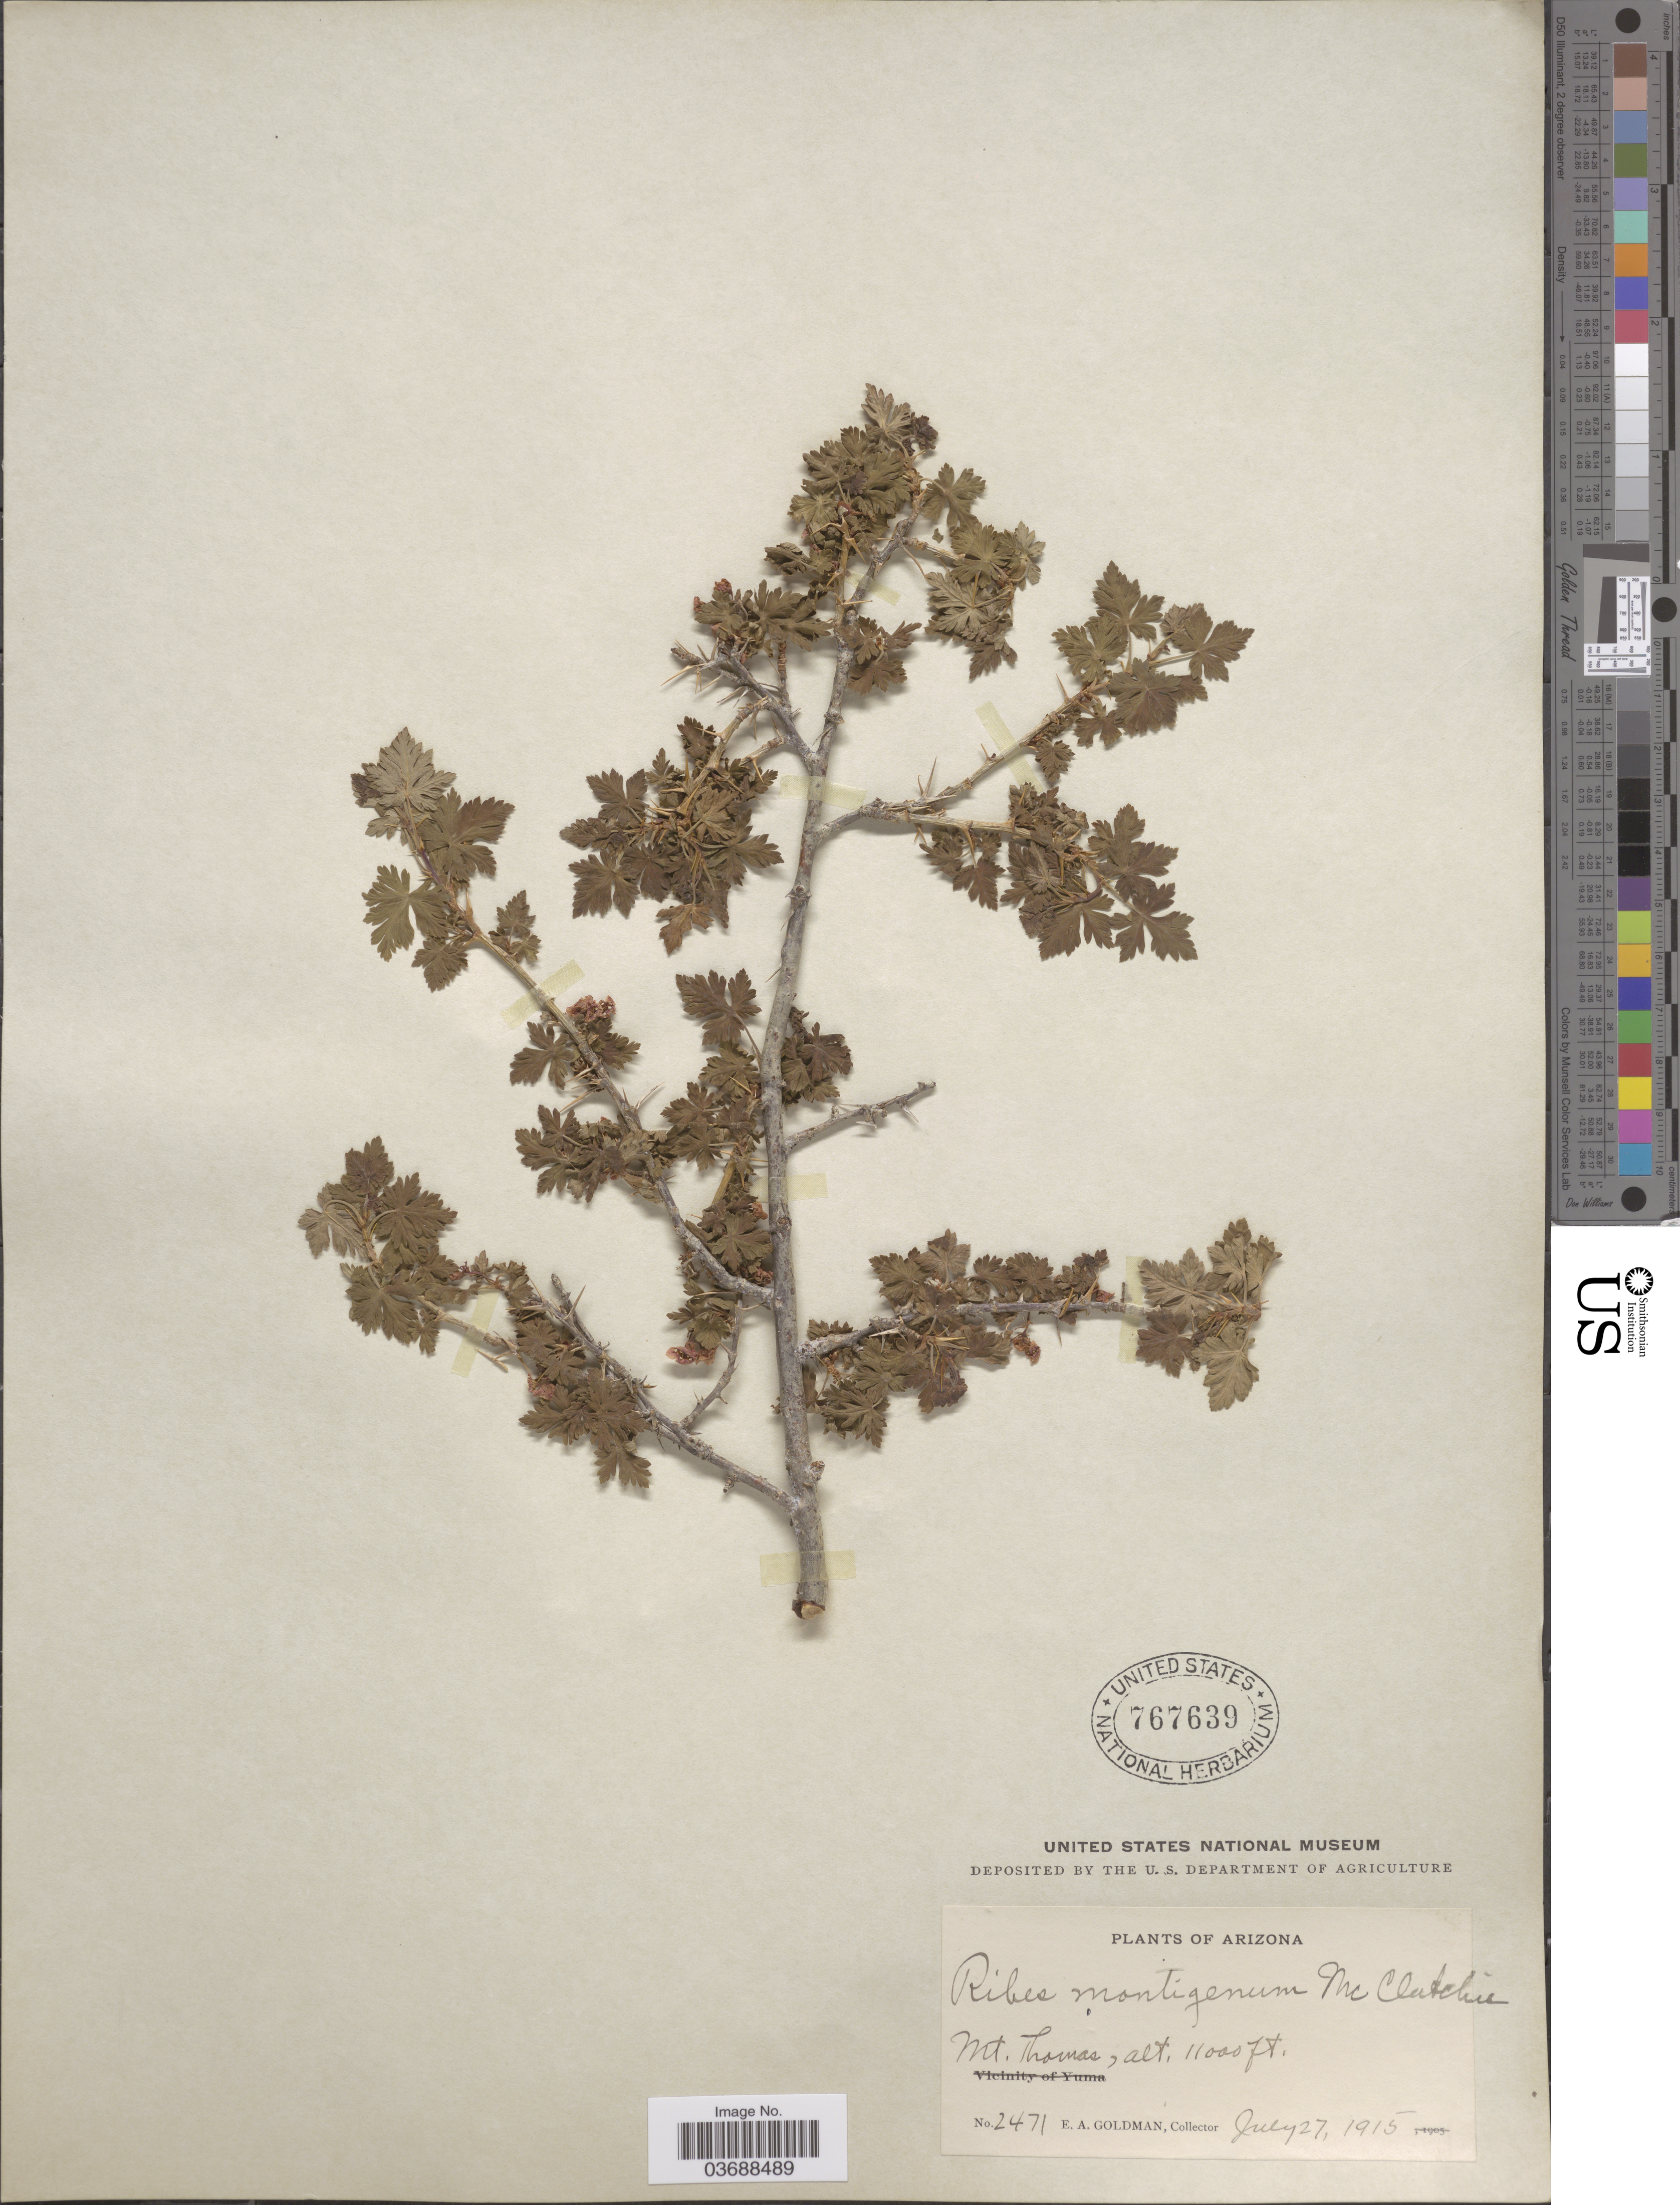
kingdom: Plantae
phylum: Tracheophyta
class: Magnoliopsida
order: Saxifragales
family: Grossulariaceae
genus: Ribes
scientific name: Ribes montigenum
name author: McClatchie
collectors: E. A. Goldman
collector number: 2471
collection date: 1915-07-27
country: United States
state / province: Arizona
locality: Mt. Thomas.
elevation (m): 3353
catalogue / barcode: US 767639